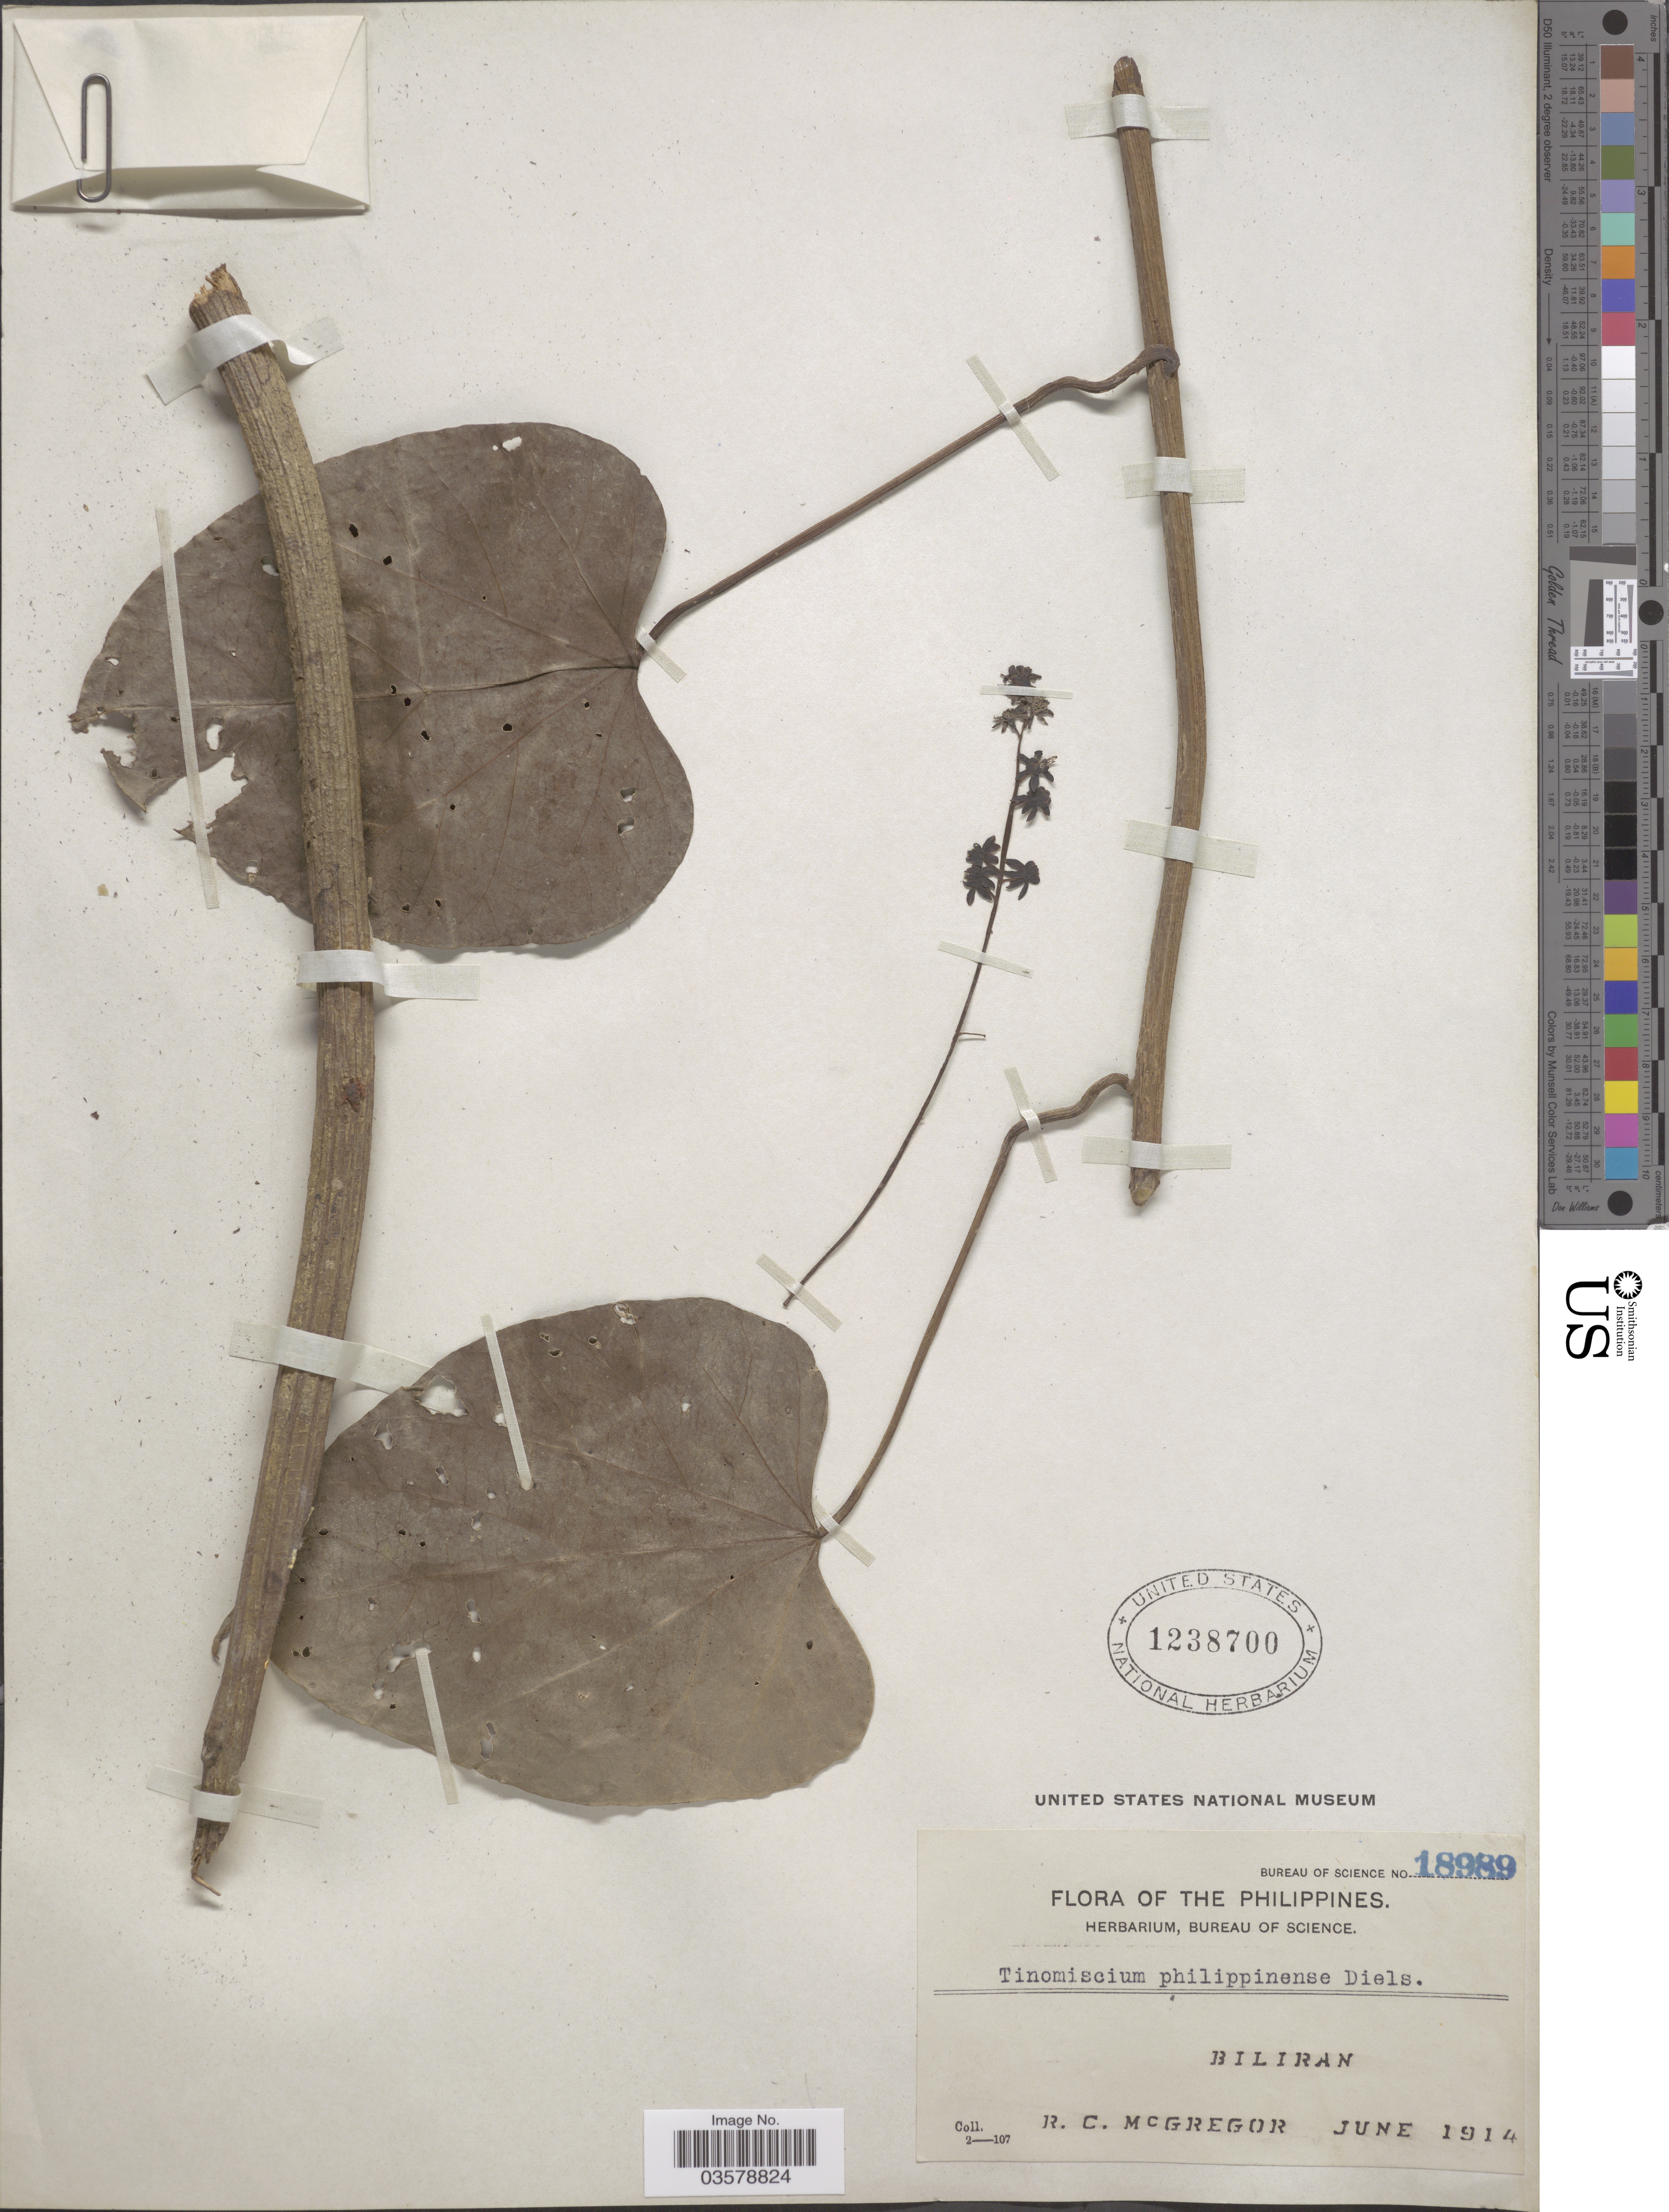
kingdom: Plantae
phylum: Tracheophyta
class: Magnoliopsida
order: Ranunculales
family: Menispermaceae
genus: Tinomiscium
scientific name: Tinomiscium petiolare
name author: Hook. f. & Thoms.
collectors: R. C. McGregor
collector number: Bureau of Science 18989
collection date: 1914-06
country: Philippines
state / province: Eastern Visayas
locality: Biliran.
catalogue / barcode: US 1238700